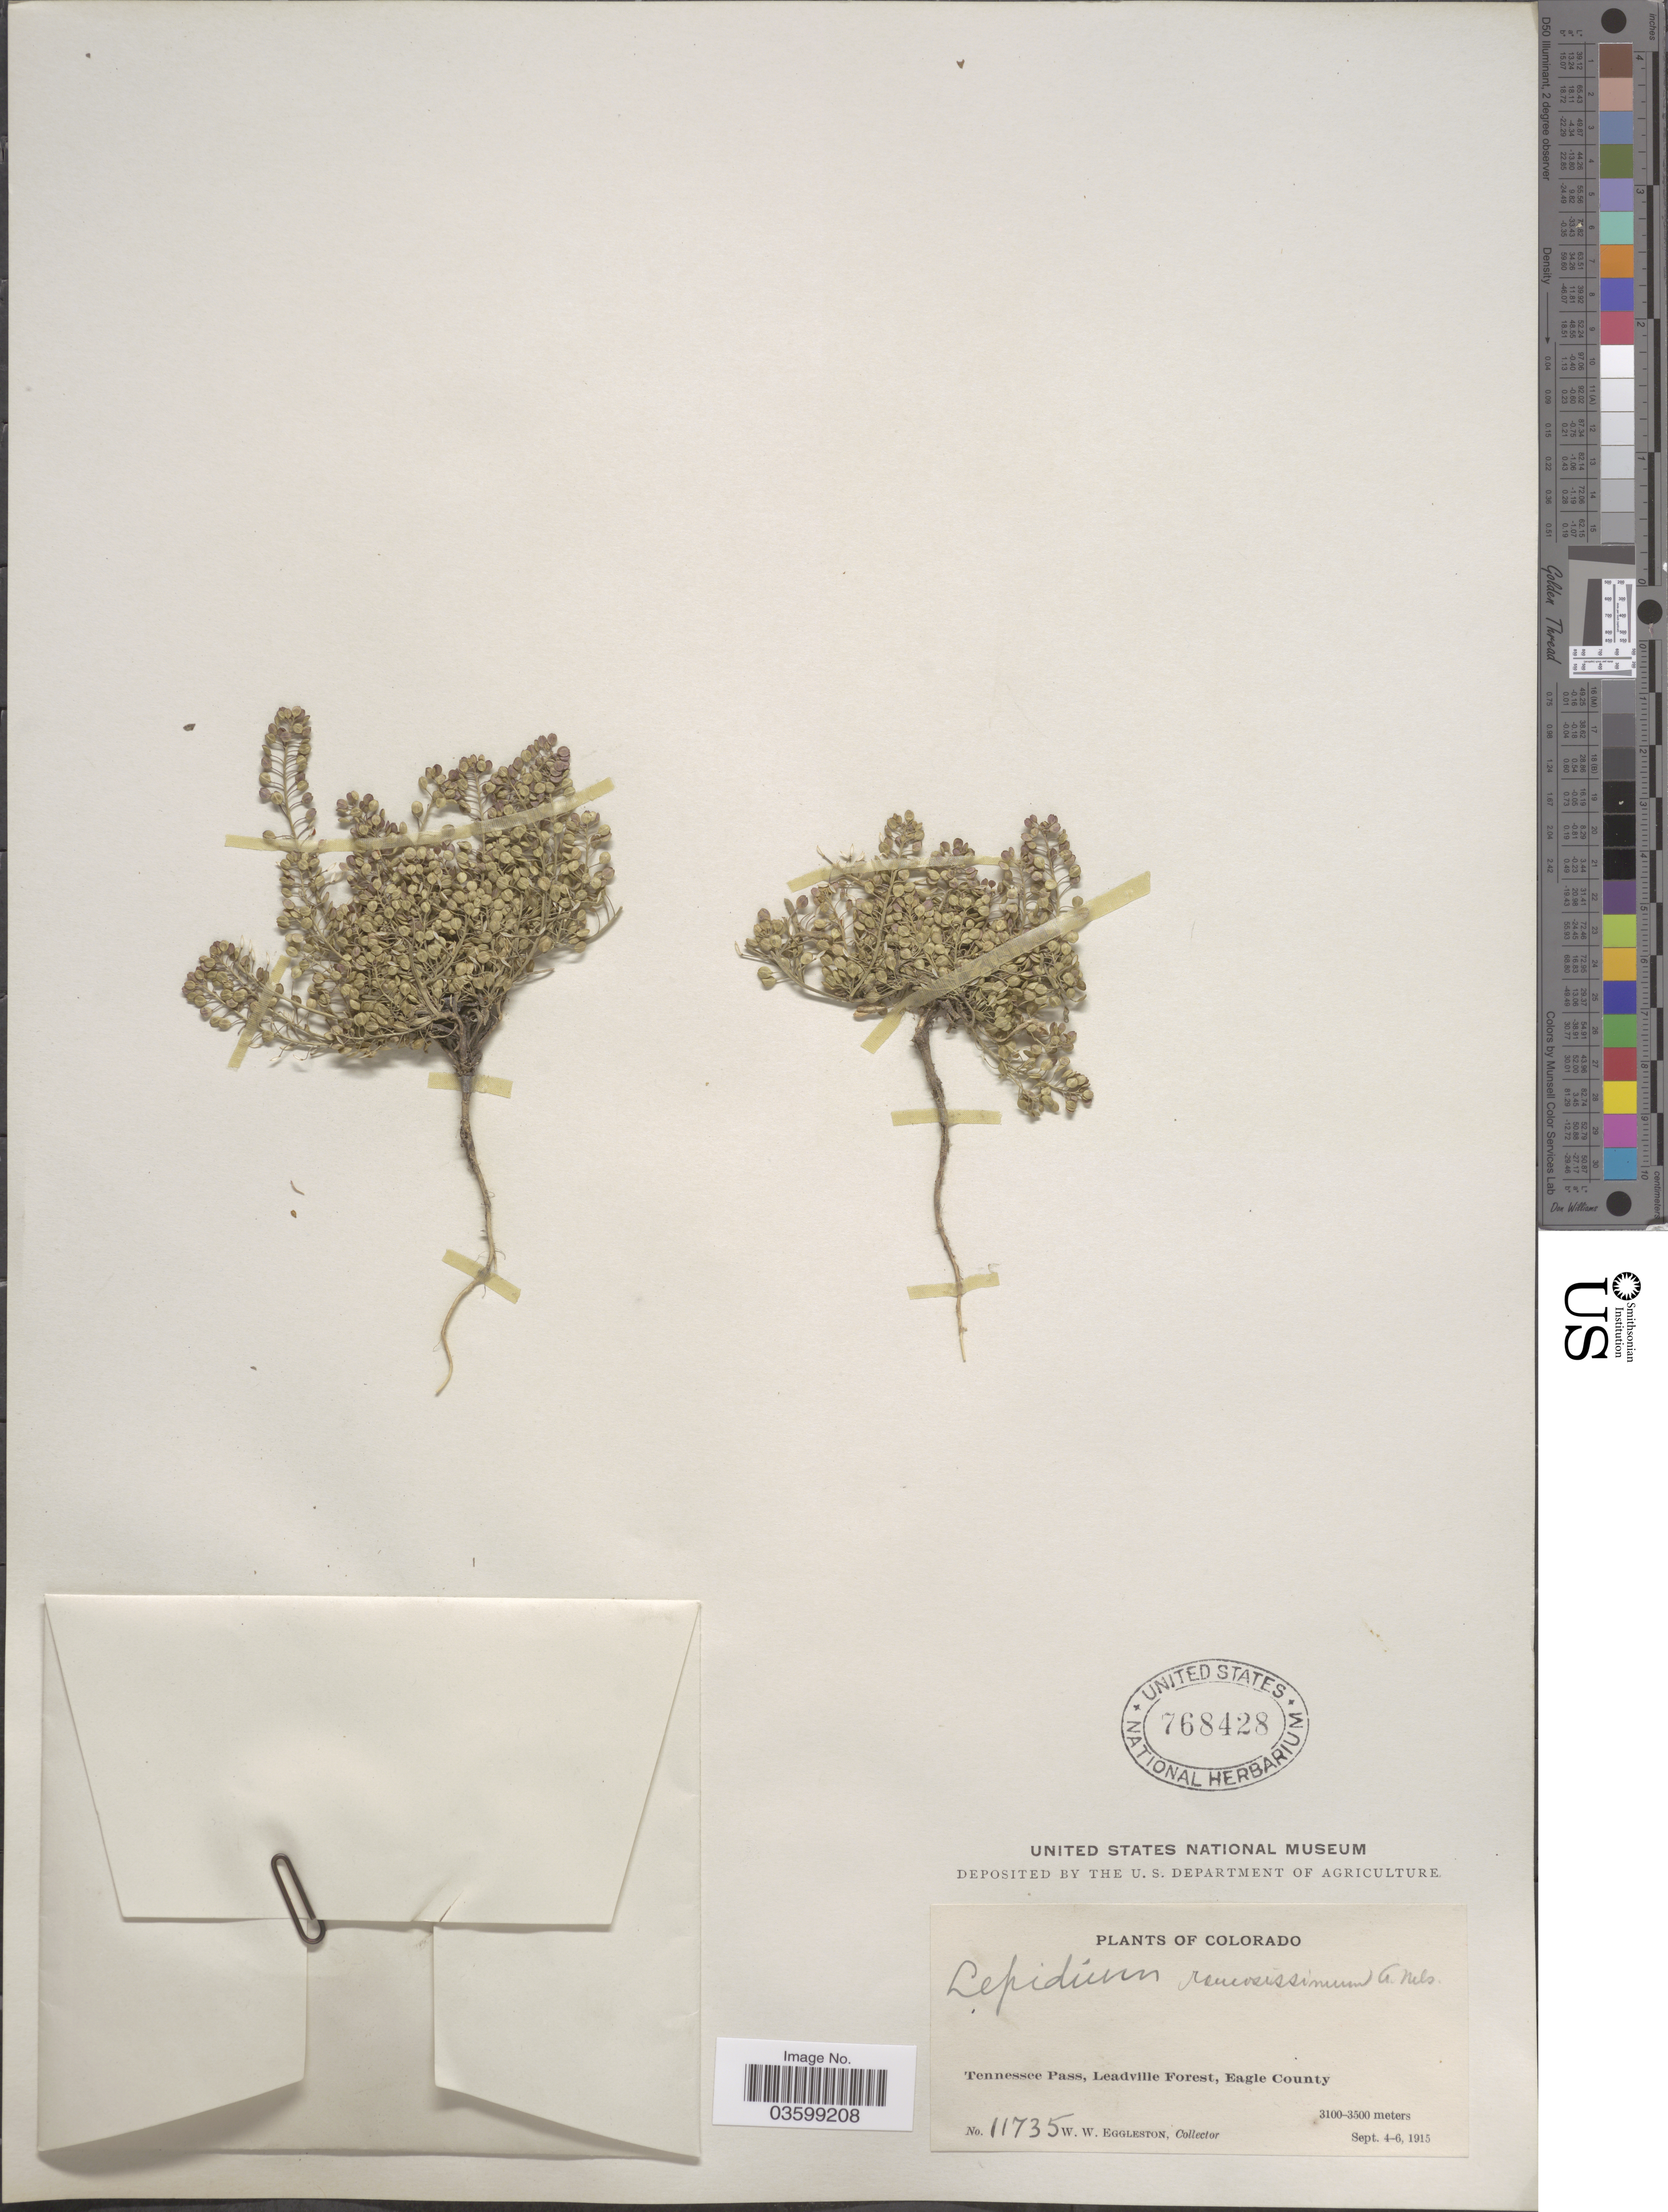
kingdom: Plantae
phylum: Tracheophyta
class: Magnoliopsida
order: Brassicales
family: Brassicaceae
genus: Lepidium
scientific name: Lepidium ramosissimum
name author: A. Nelson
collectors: W. W. Eggleston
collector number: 11735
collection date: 1915-09-04/1915-09-06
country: United States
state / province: Colorado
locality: Tennessee Pass, Leadville Forest, Eagle County.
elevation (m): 3100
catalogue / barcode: US 768428